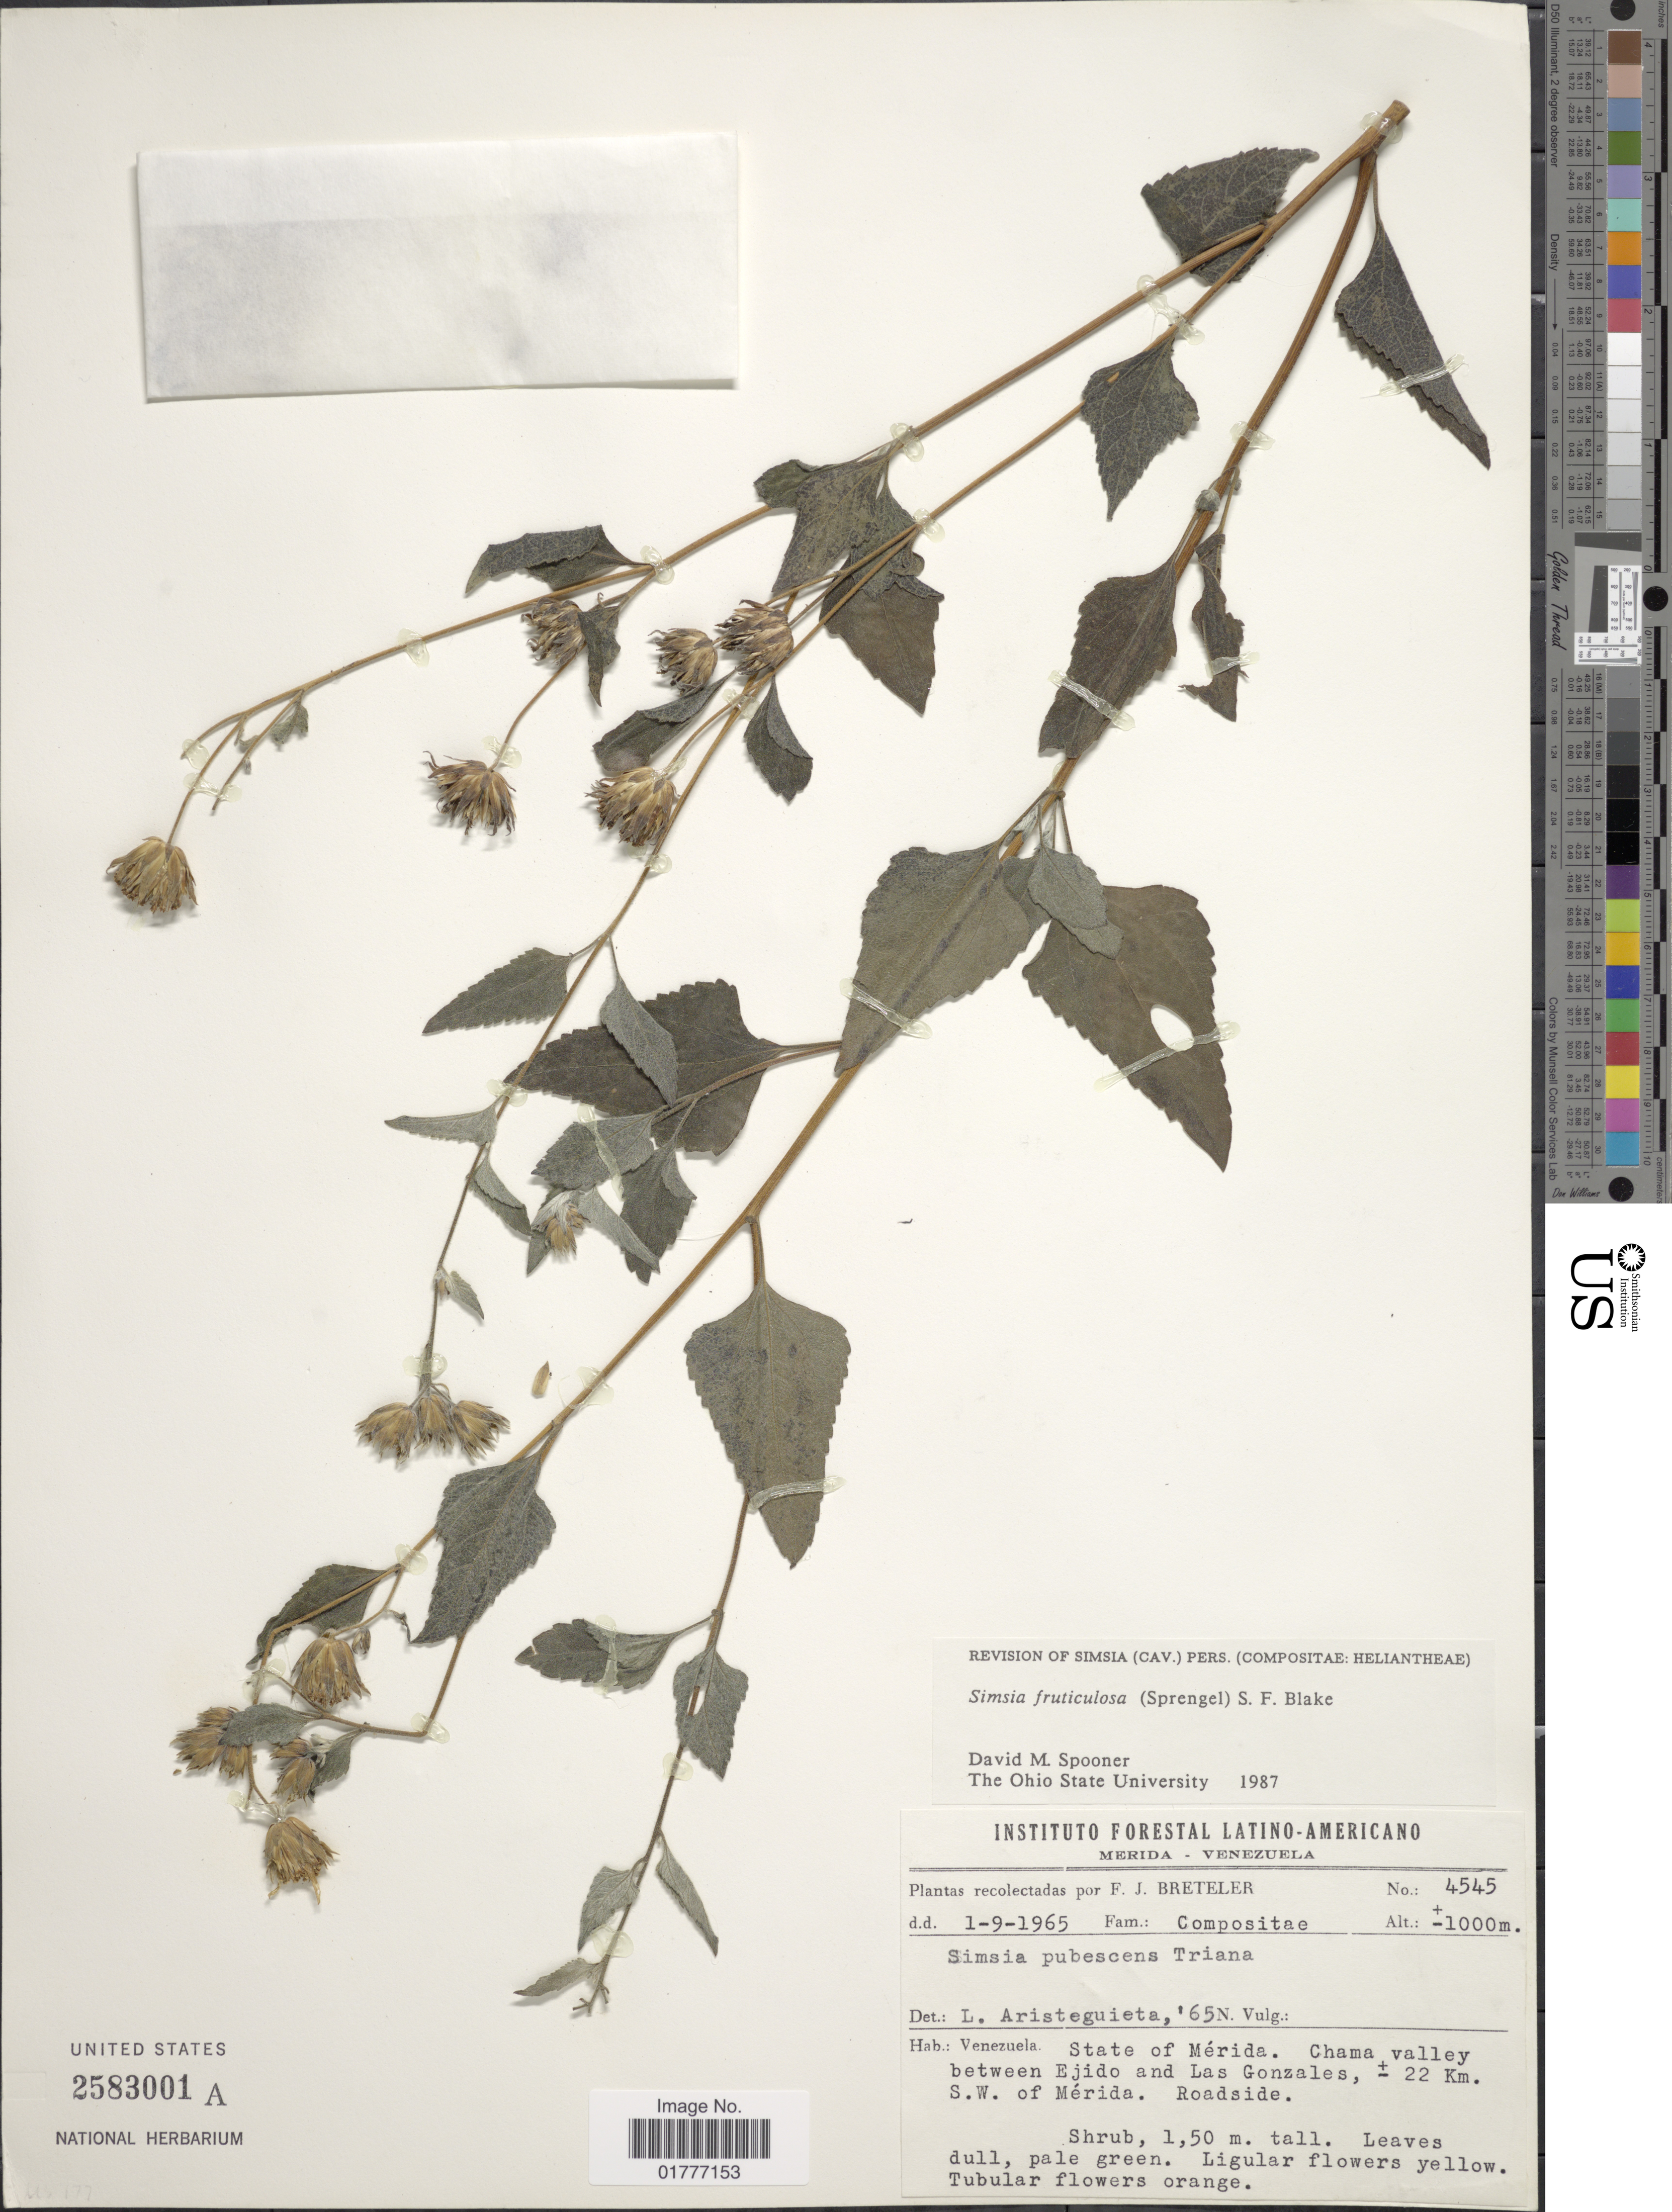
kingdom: Plantae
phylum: Tracheophyta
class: Magnoliopsida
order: Asterales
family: Asteraceae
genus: Simsia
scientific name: Simsia fruticulosa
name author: (Spreng.) S.F. Blake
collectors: F. J. Breteler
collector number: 4545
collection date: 1965-09-01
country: Venezuela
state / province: Mérida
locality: Chama valley between Ejido and Las Gonzales, ± 22 Km. S.W. of Mérida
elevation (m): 1000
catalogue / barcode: US 2583001A